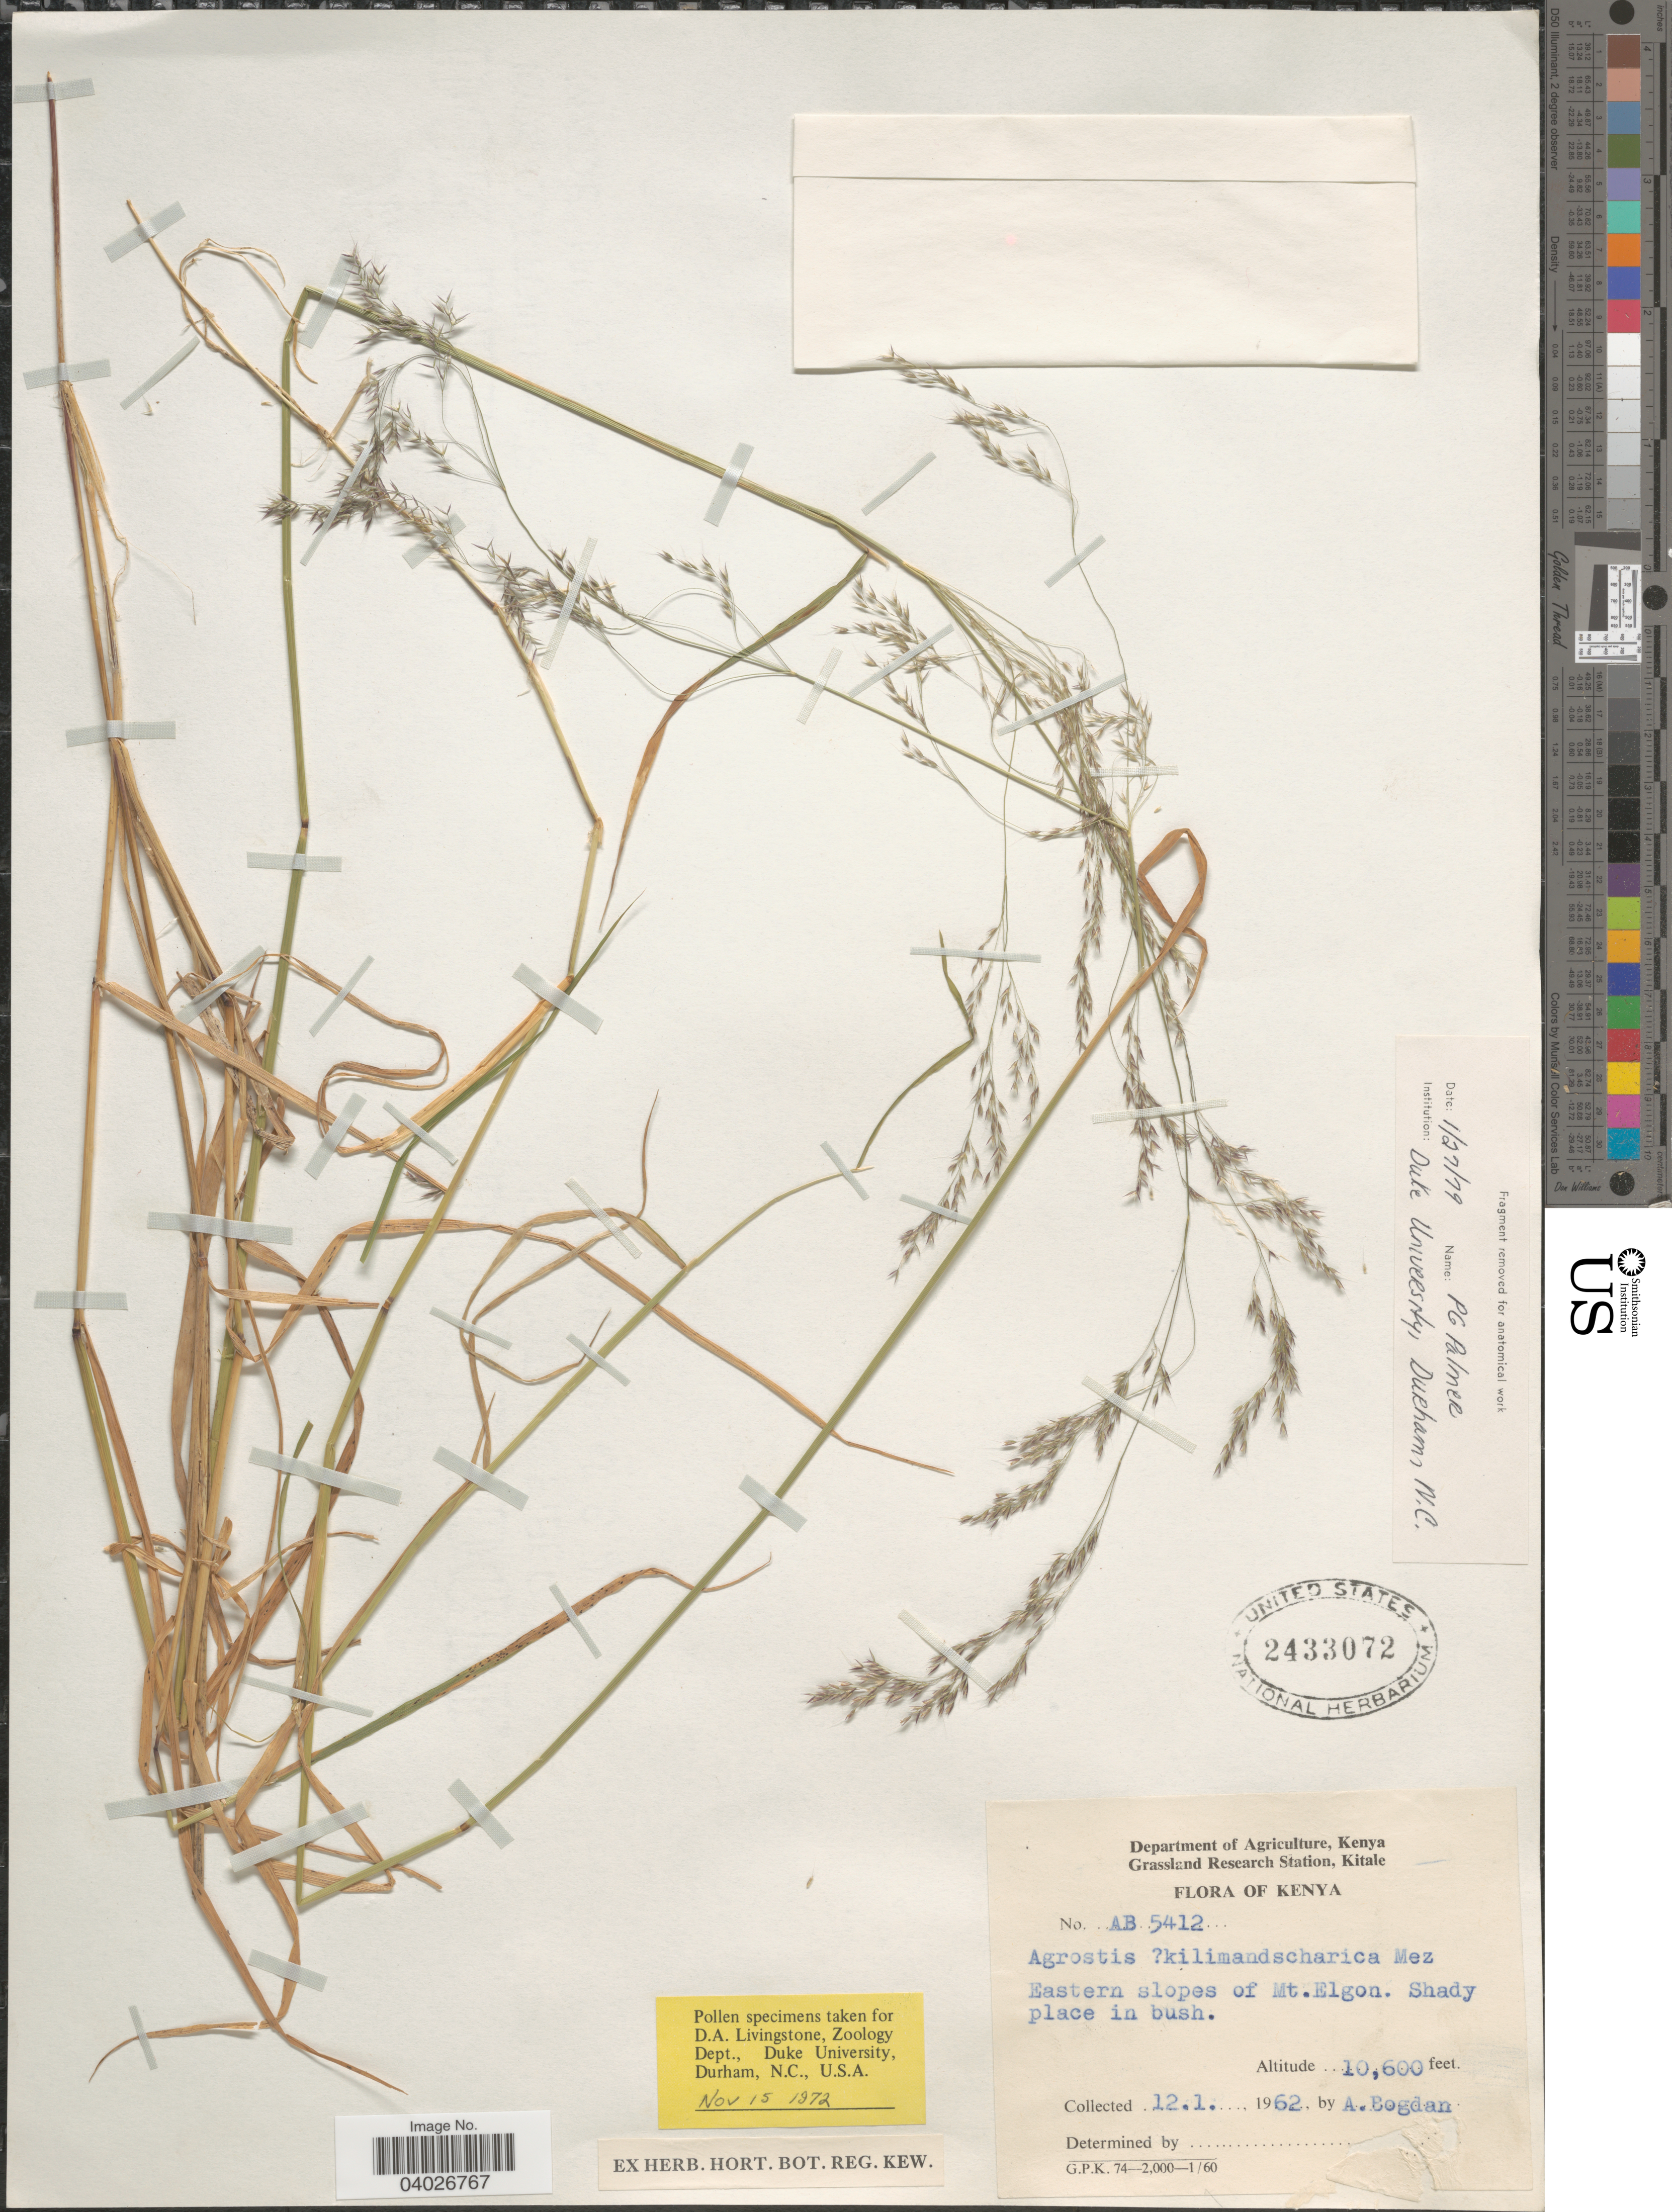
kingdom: Plantae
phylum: Tracheophyta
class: Liliopsida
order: Poales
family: Poaceae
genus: Agrostis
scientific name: Agrostis kilimandscharica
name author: Mez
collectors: A. Bogdan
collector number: AB5412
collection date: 1962-01-12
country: Kenya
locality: Eastern slopes of Mt. Elgon.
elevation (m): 3231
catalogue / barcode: US 2433072